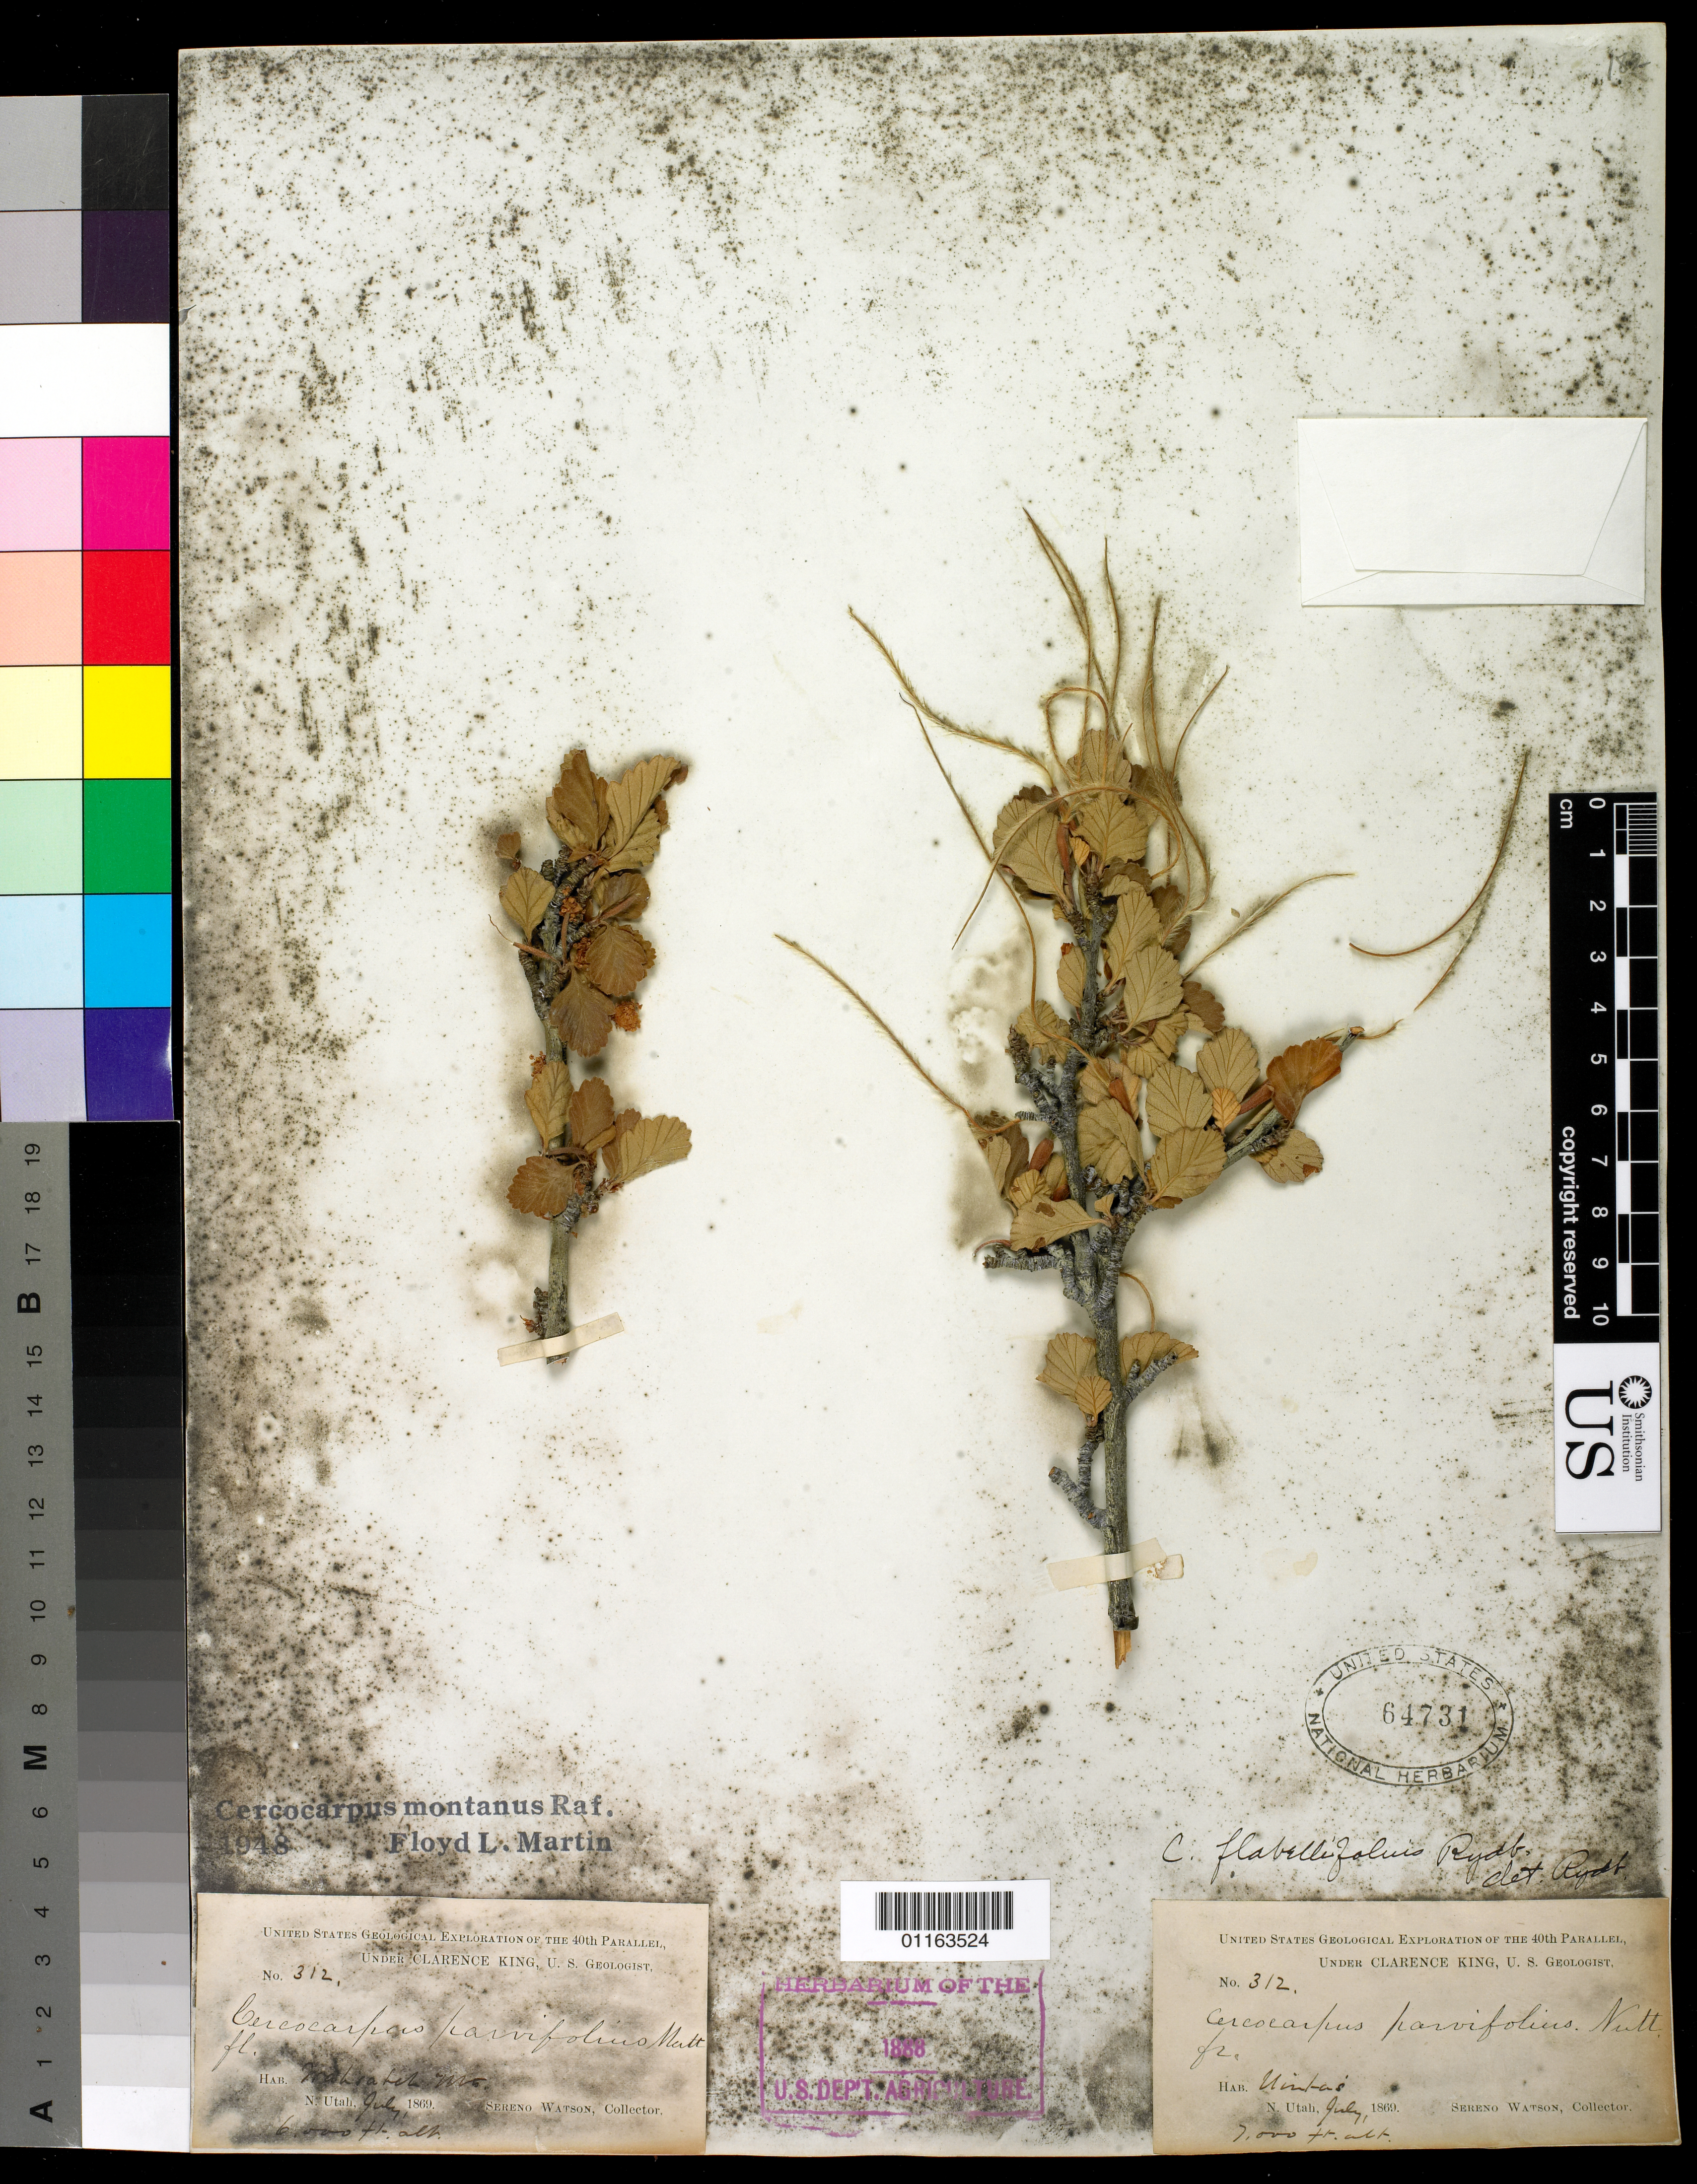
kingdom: Plantae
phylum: Tracheophyta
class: Magnoliopsida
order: Rosales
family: Rosaceae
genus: Cercocarpus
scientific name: Cercocarpus montanus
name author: Raf.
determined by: Martin, F. L.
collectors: S. Watson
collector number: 312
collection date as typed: Jul 1869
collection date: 1869-07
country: United States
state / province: Utah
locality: Uintas, N. Utah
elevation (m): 2134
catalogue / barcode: US 64731